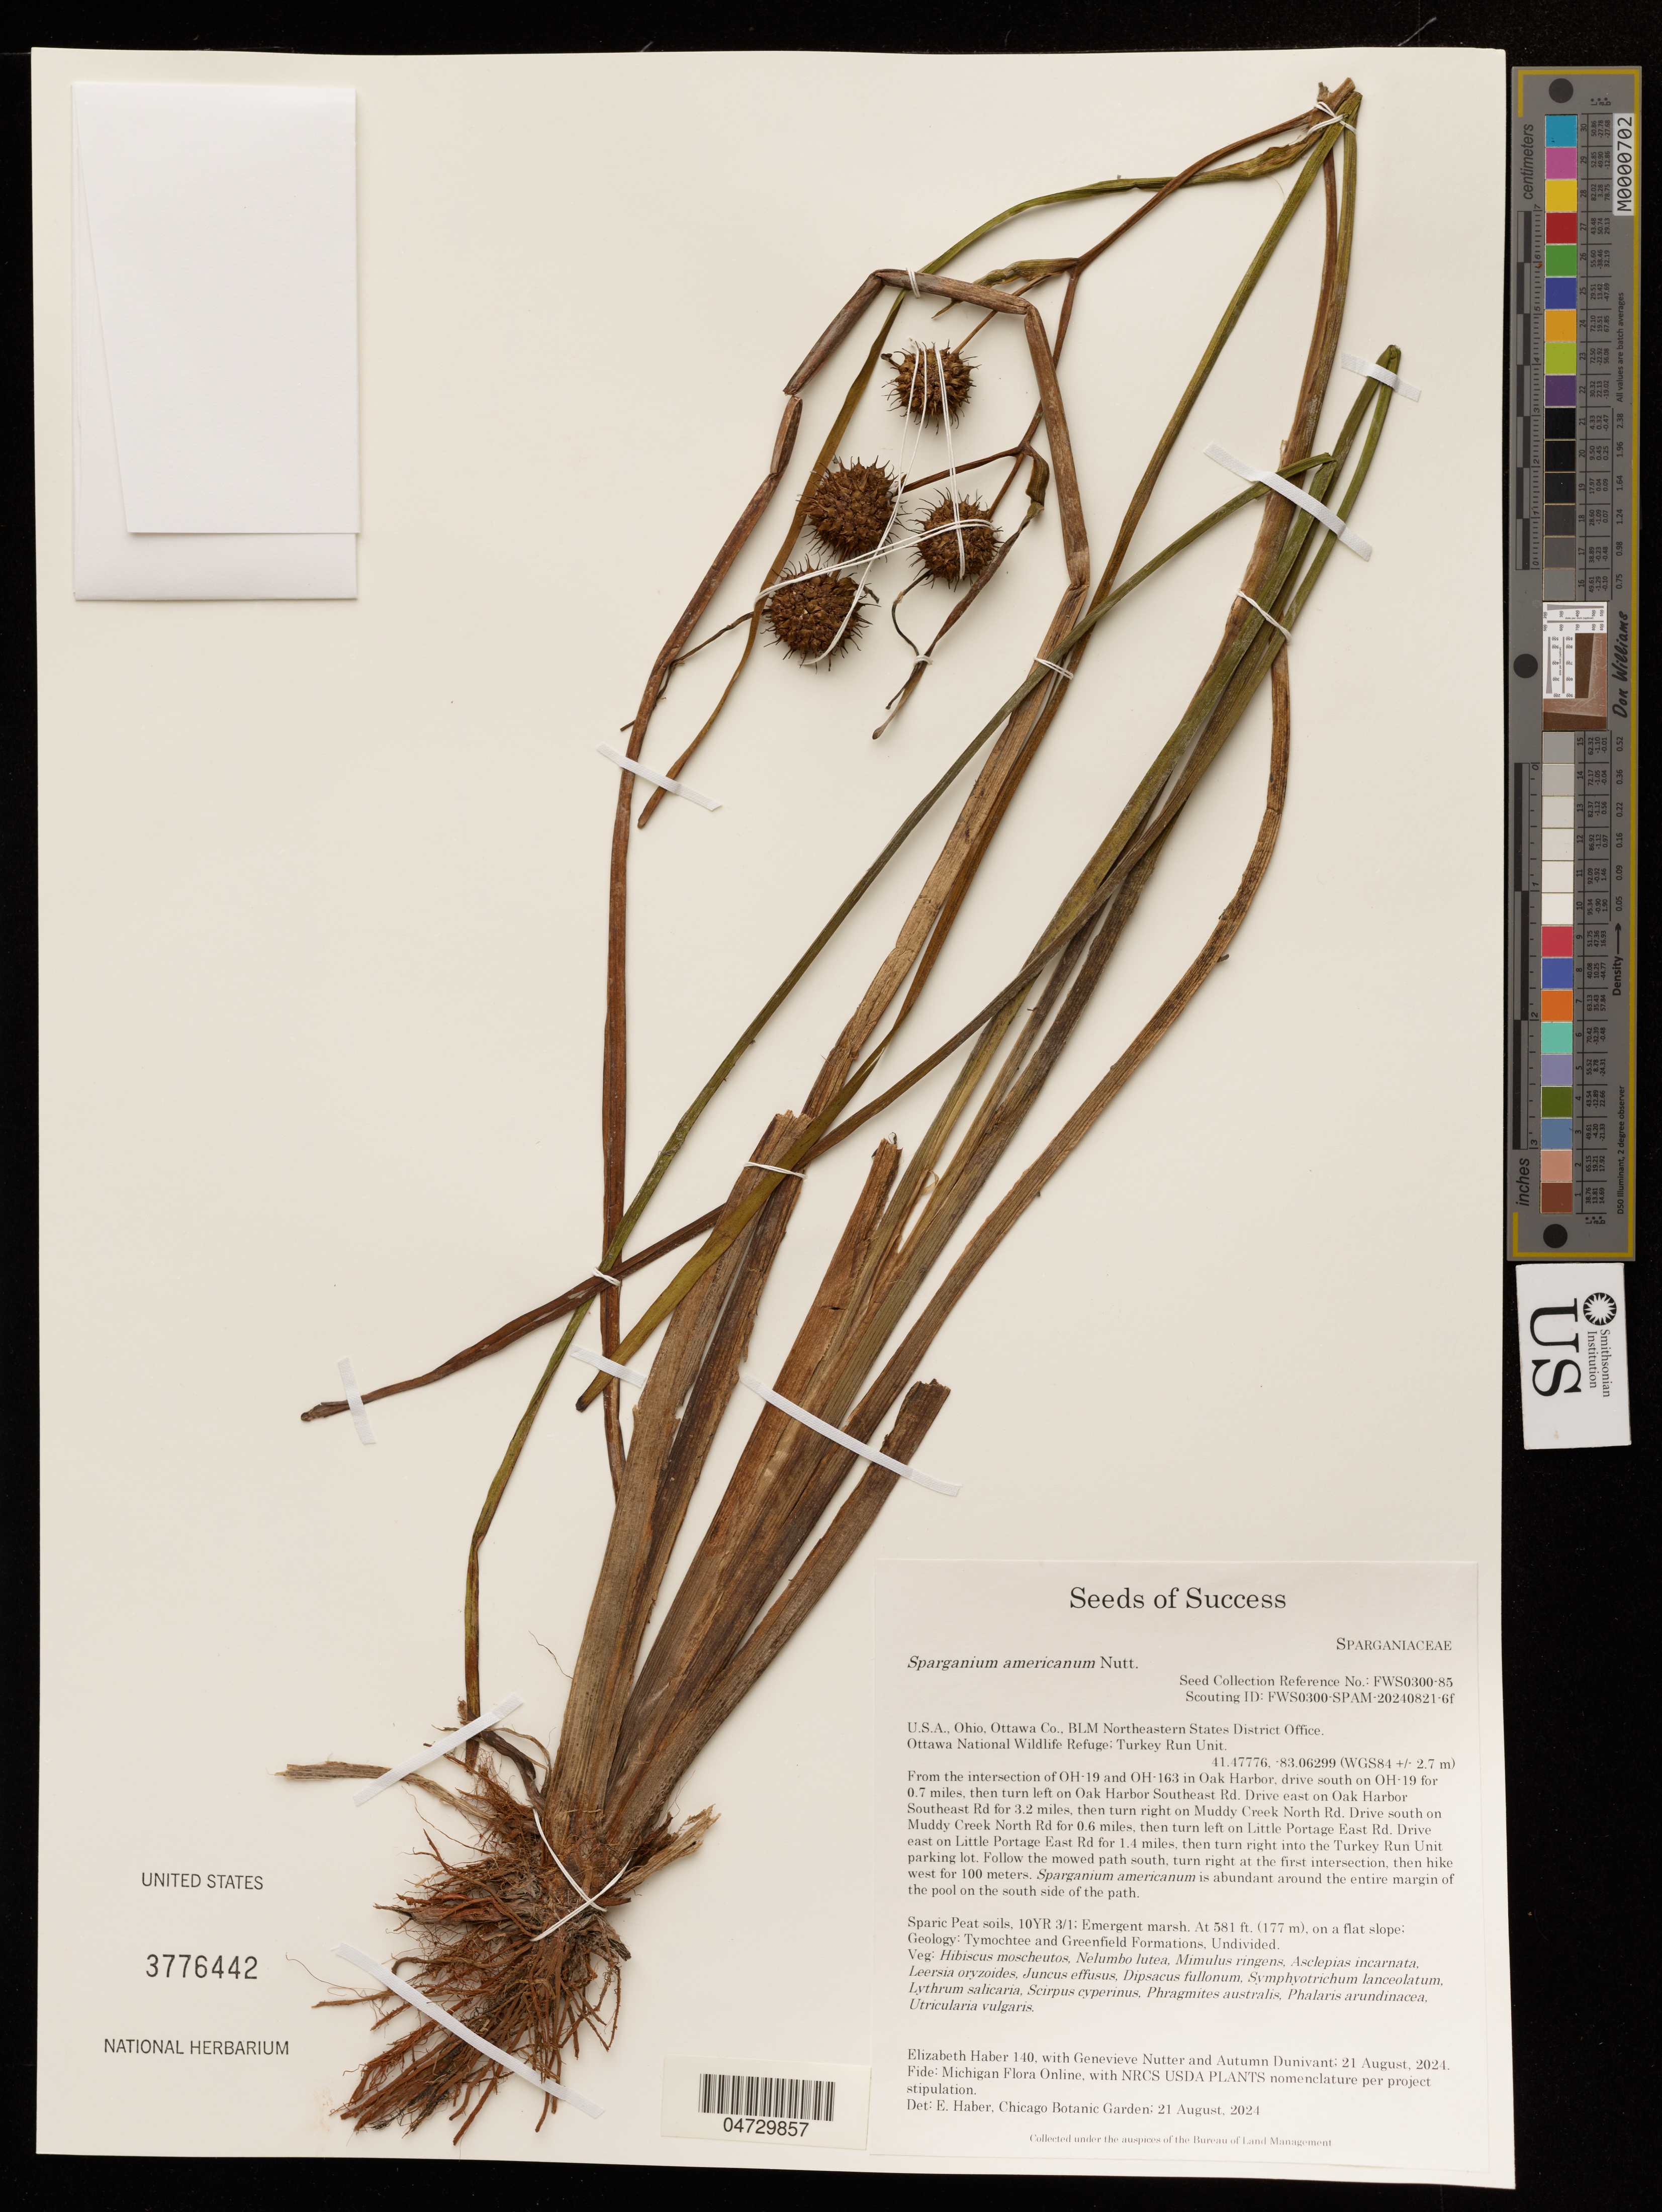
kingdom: Plantae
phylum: Tracheophyta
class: Liliopsida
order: Poales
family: Typhaceae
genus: Sparganium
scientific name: Sparganium americanum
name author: Nutt.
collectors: E. Haber, G. Nutter & A. Dunivant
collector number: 140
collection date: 2024-08-21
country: United States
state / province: Ohio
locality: Ottawa Co., BLM Northeastern States District Office. Ottawa National Wildlife Refuge: Turkey Run Unit. (WGS84 +/- 2.7 m). From the intersection of OH‑19 and OH‑163 in Oak Harbor, drive south on OH‑19 for 0.7 miles, then turn left on Oak Harbor Southeast Rd. Drive east on Oak Harbor Southeast Rd for 3.2 miles, then turn right on Mucky Creek North Rd. Drive south on Muddy Creek North Rd for 0.6 miles, then turn left on Little Portage East Rd. Drive east on Little Portage East Rd for 1.4 miles, then turn right into the Turkey Run Unit parking lot. Follow the mowed path south, turn right at the first intersection, then hike west for 100 meters.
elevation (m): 177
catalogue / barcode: US 3776442